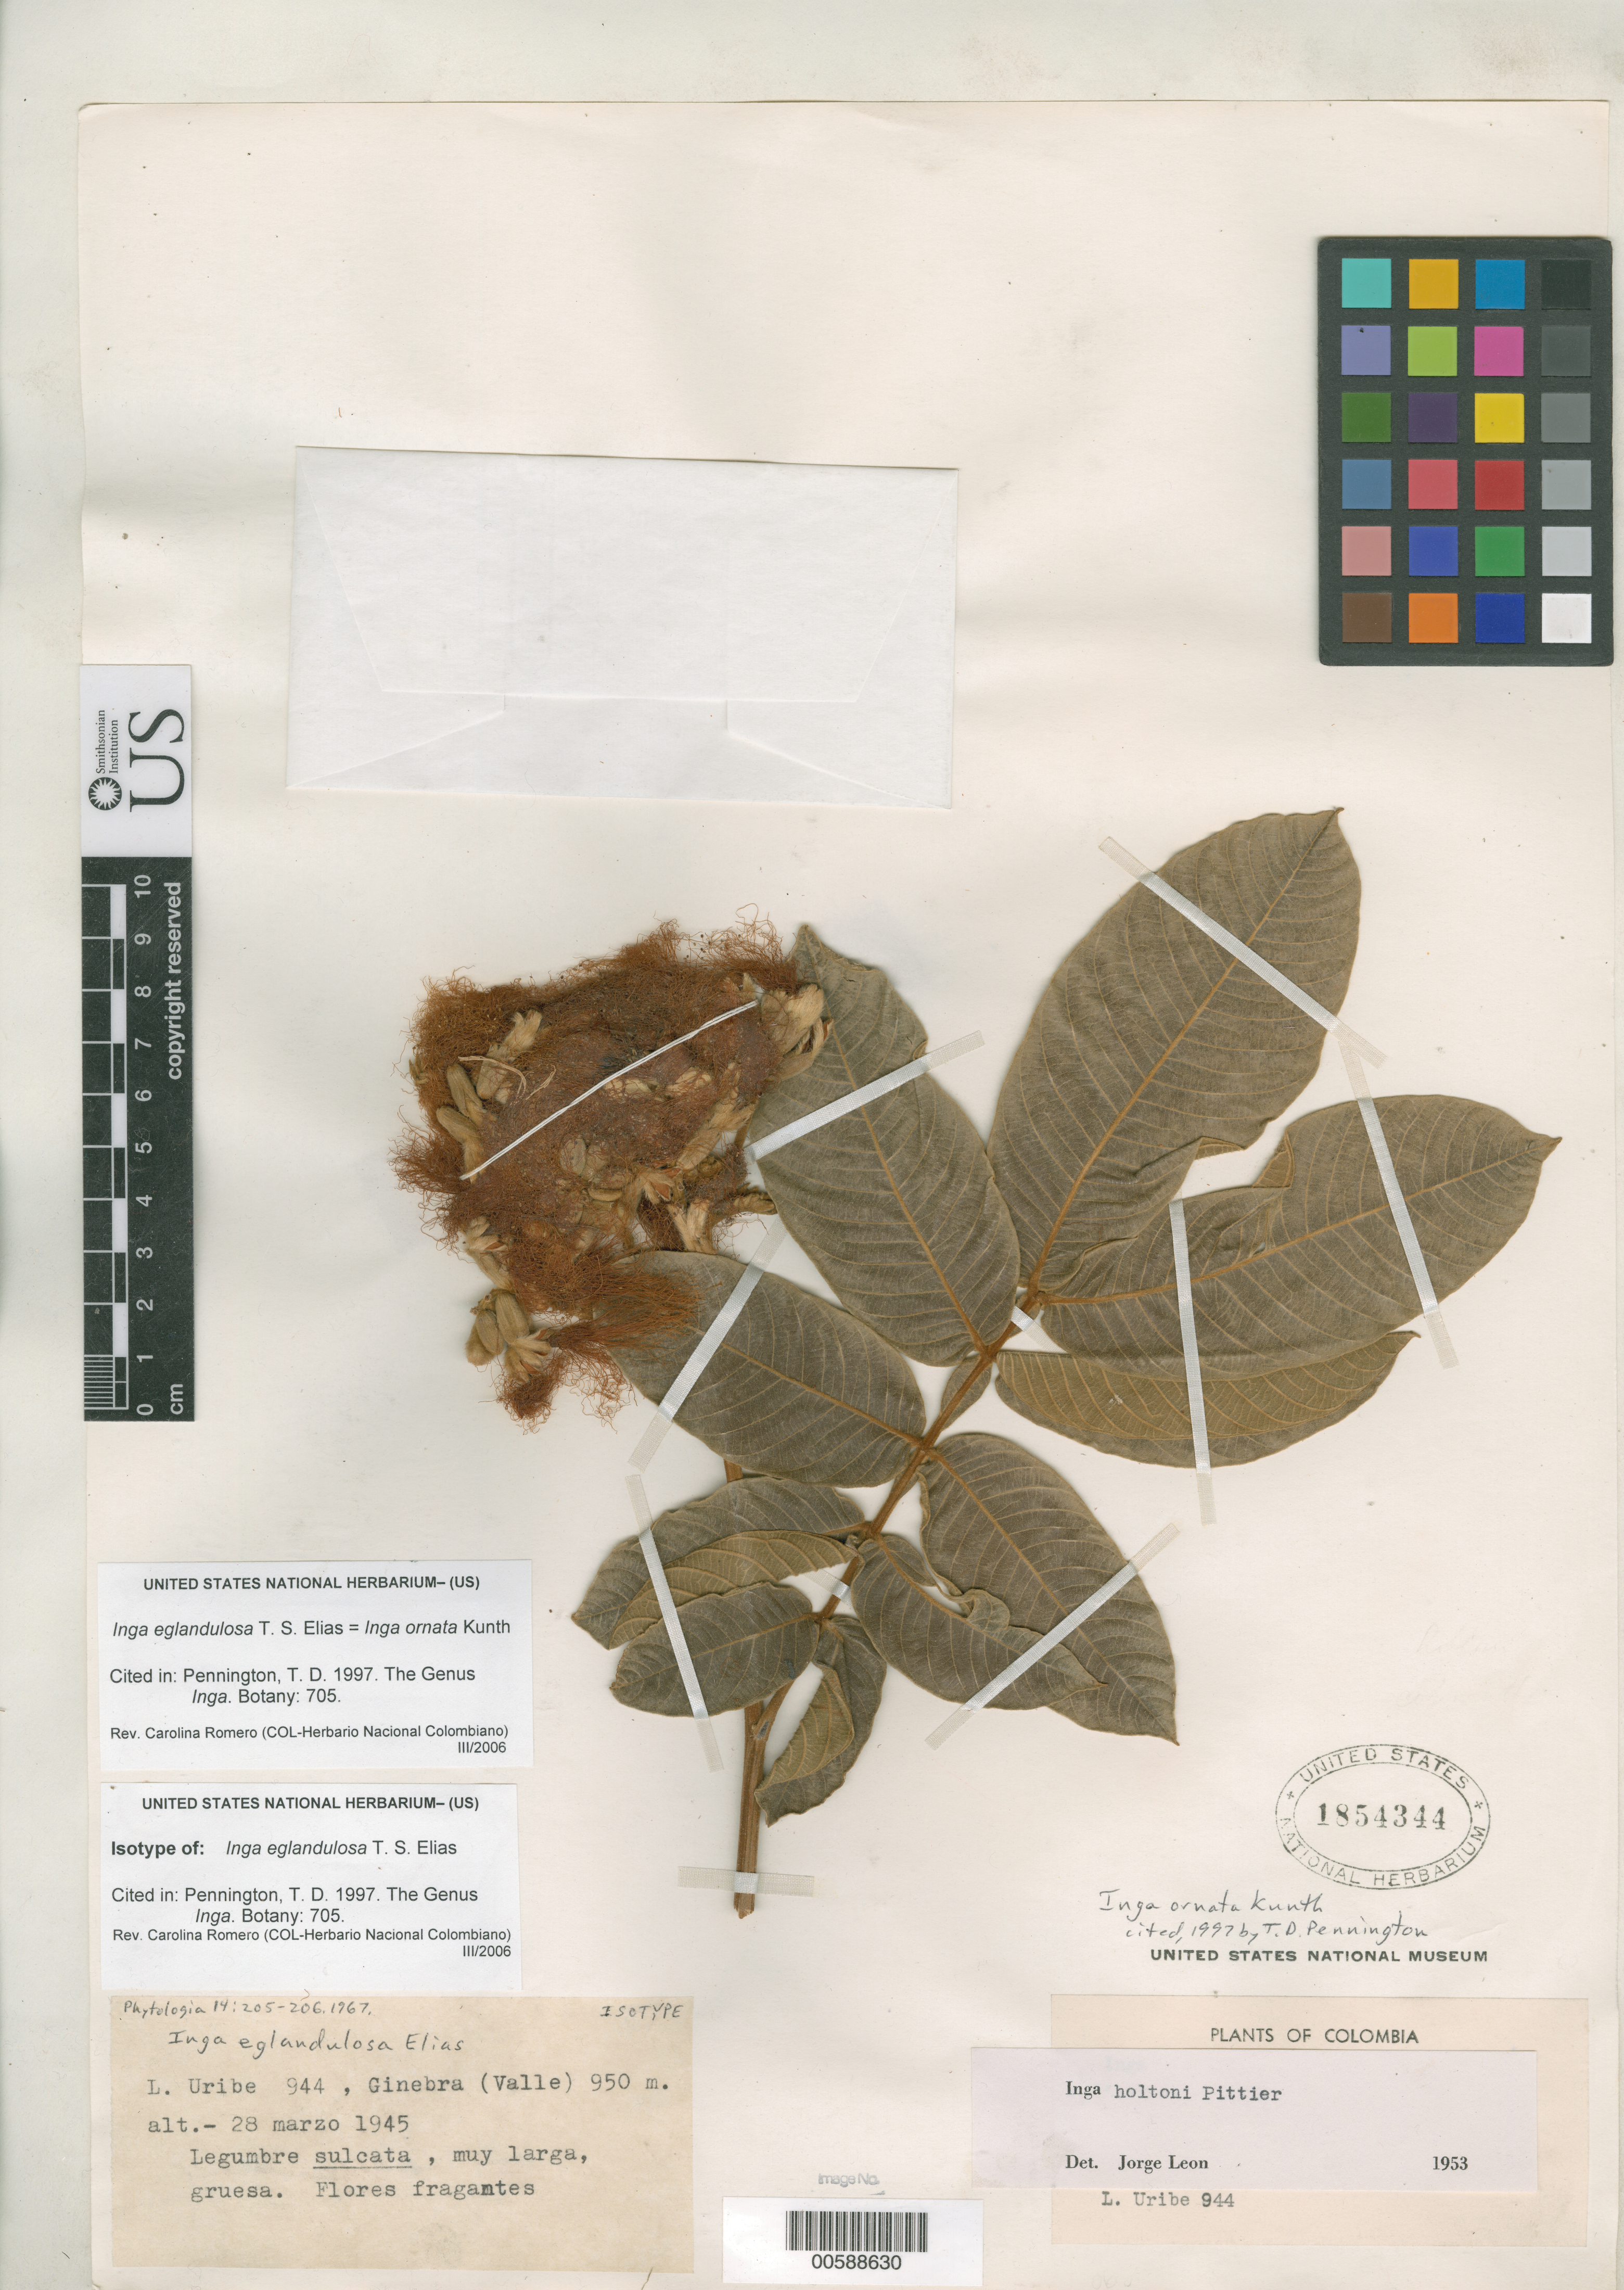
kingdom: Plantae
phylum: Tracheophyta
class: Magnoliopsida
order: Fabales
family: Fabaceae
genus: Inga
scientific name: Inga eglandulosa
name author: T.S. Elias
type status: Isotype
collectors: L. Uribe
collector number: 944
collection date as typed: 28 Mar 1945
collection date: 1945-03-28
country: Colombia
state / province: Valle del Cauca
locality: Ginebra.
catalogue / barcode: US 1854344